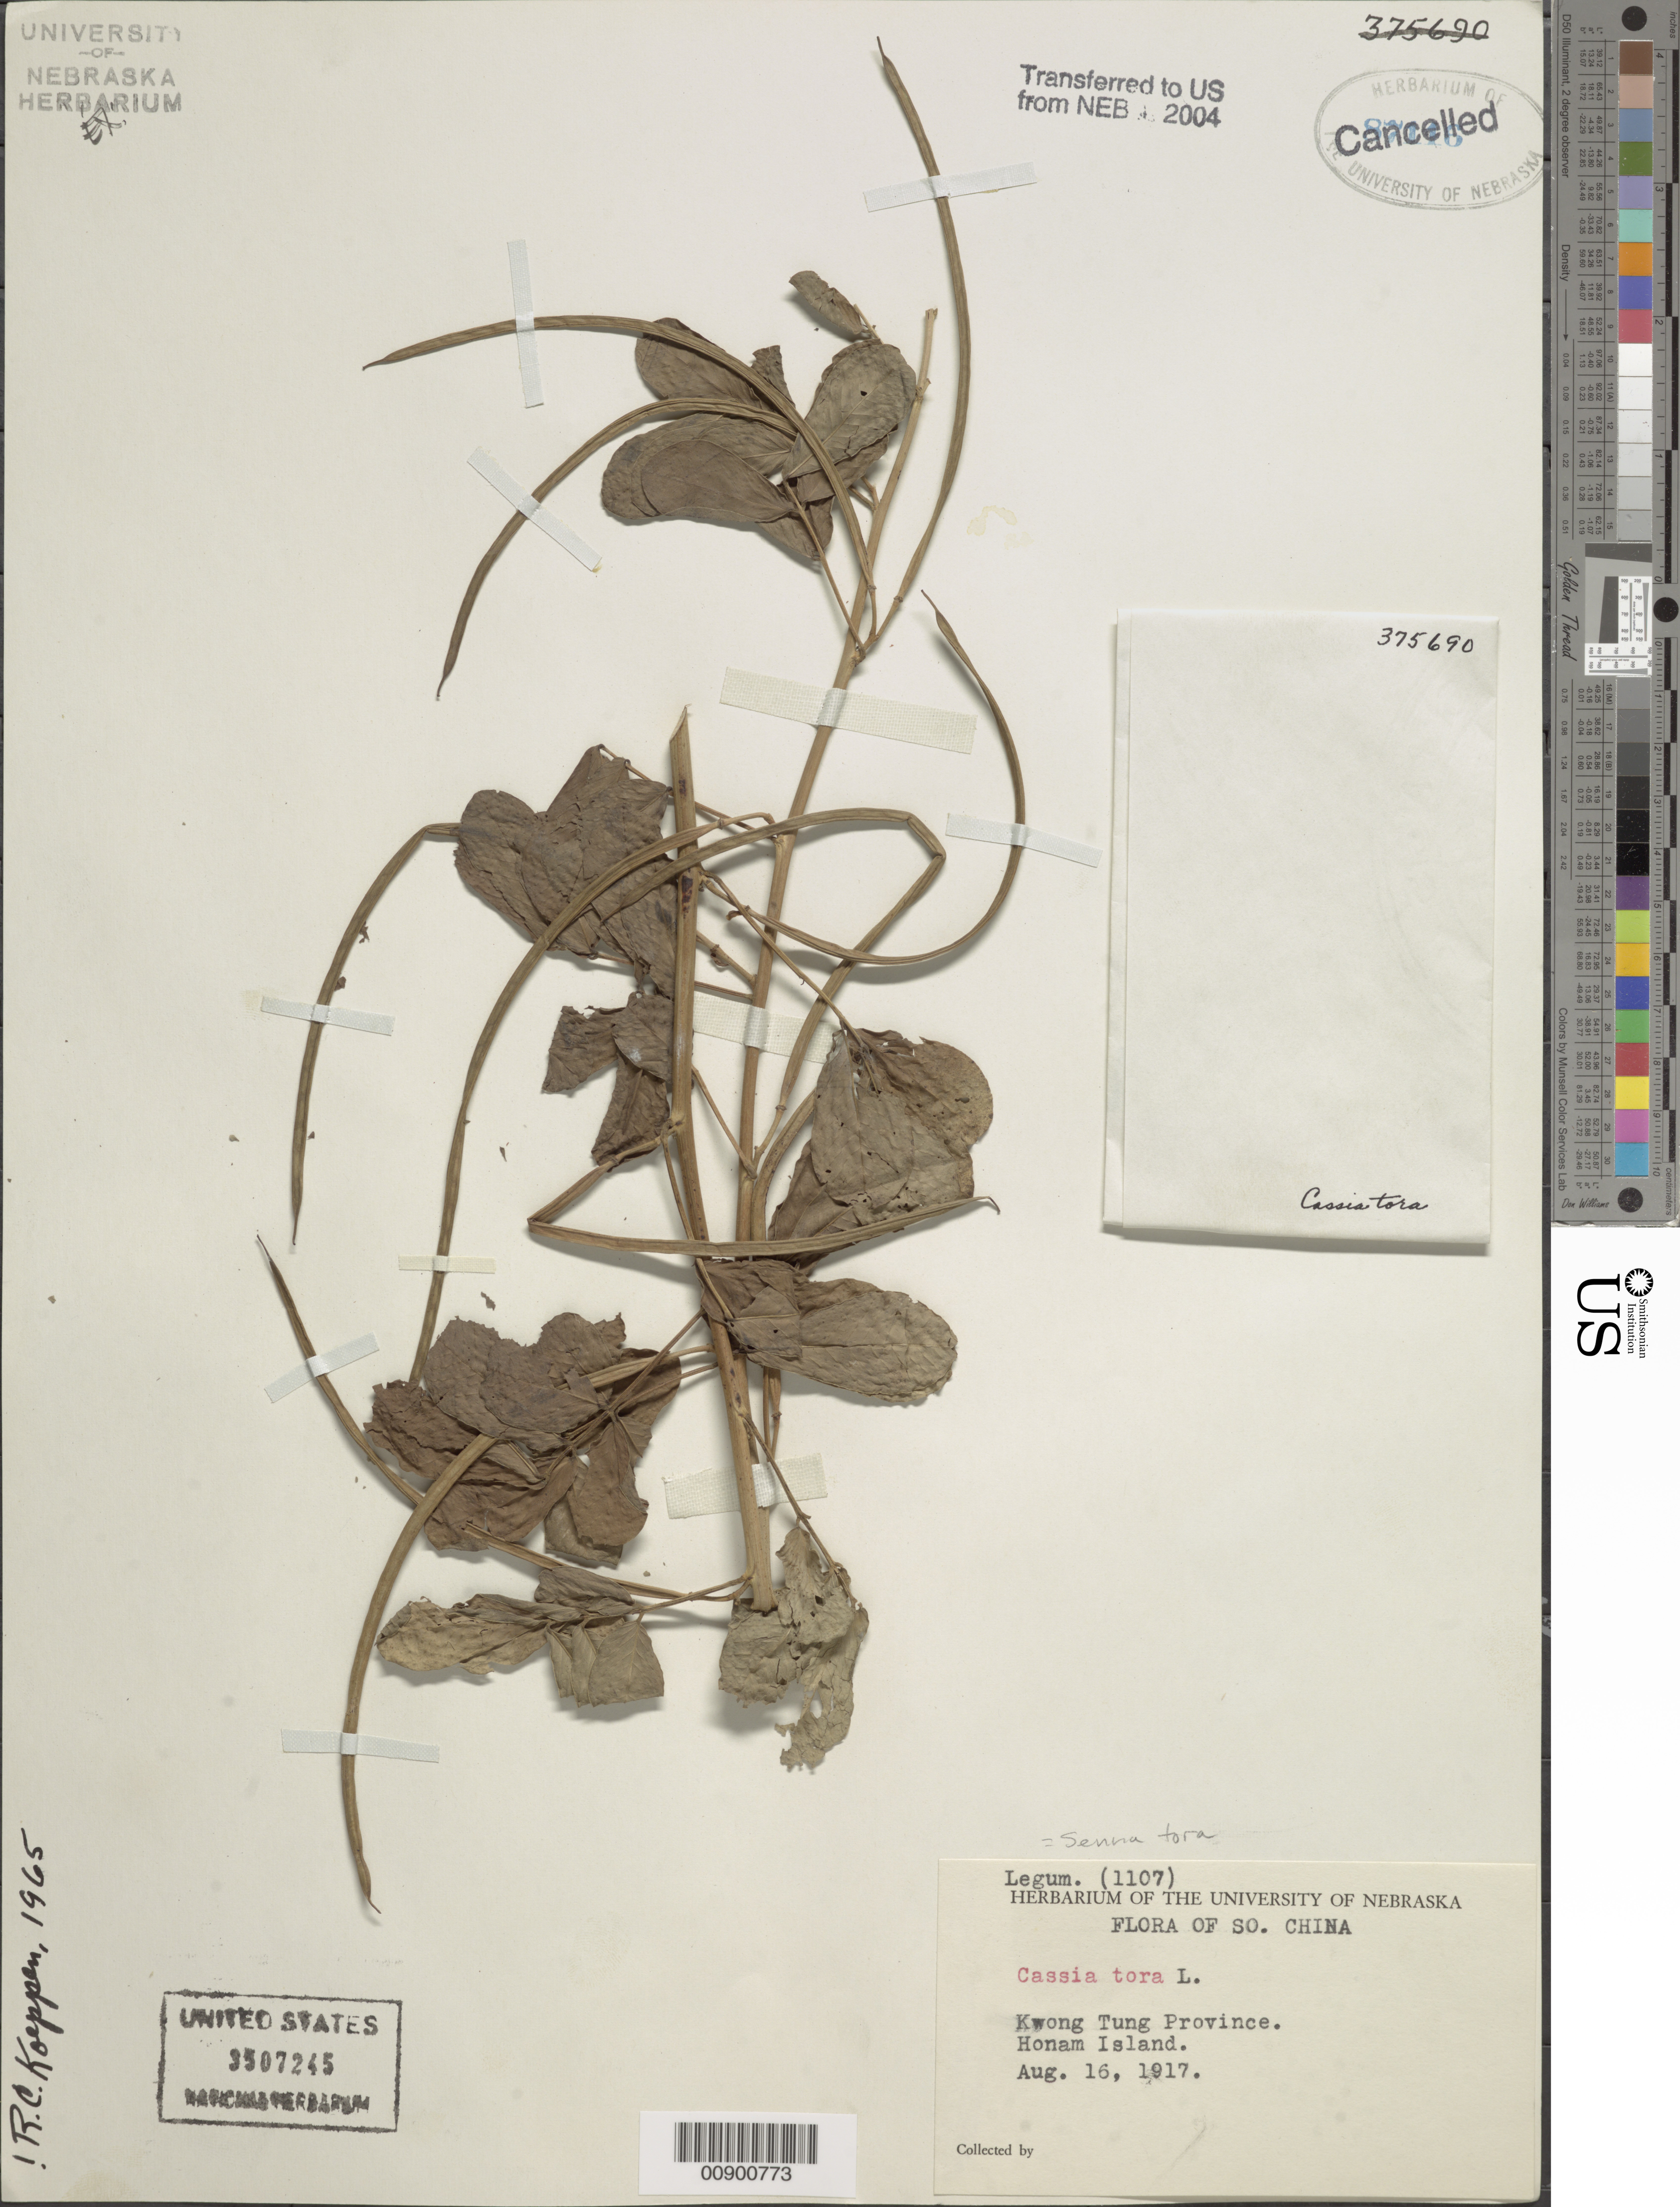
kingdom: Plantae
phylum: Tracheophyta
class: Magnoliopsida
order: Fabales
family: Fabaceae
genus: Senna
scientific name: Senna tora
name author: (L.) Roxb.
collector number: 1107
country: China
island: Honam I.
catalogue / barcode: US 3507245